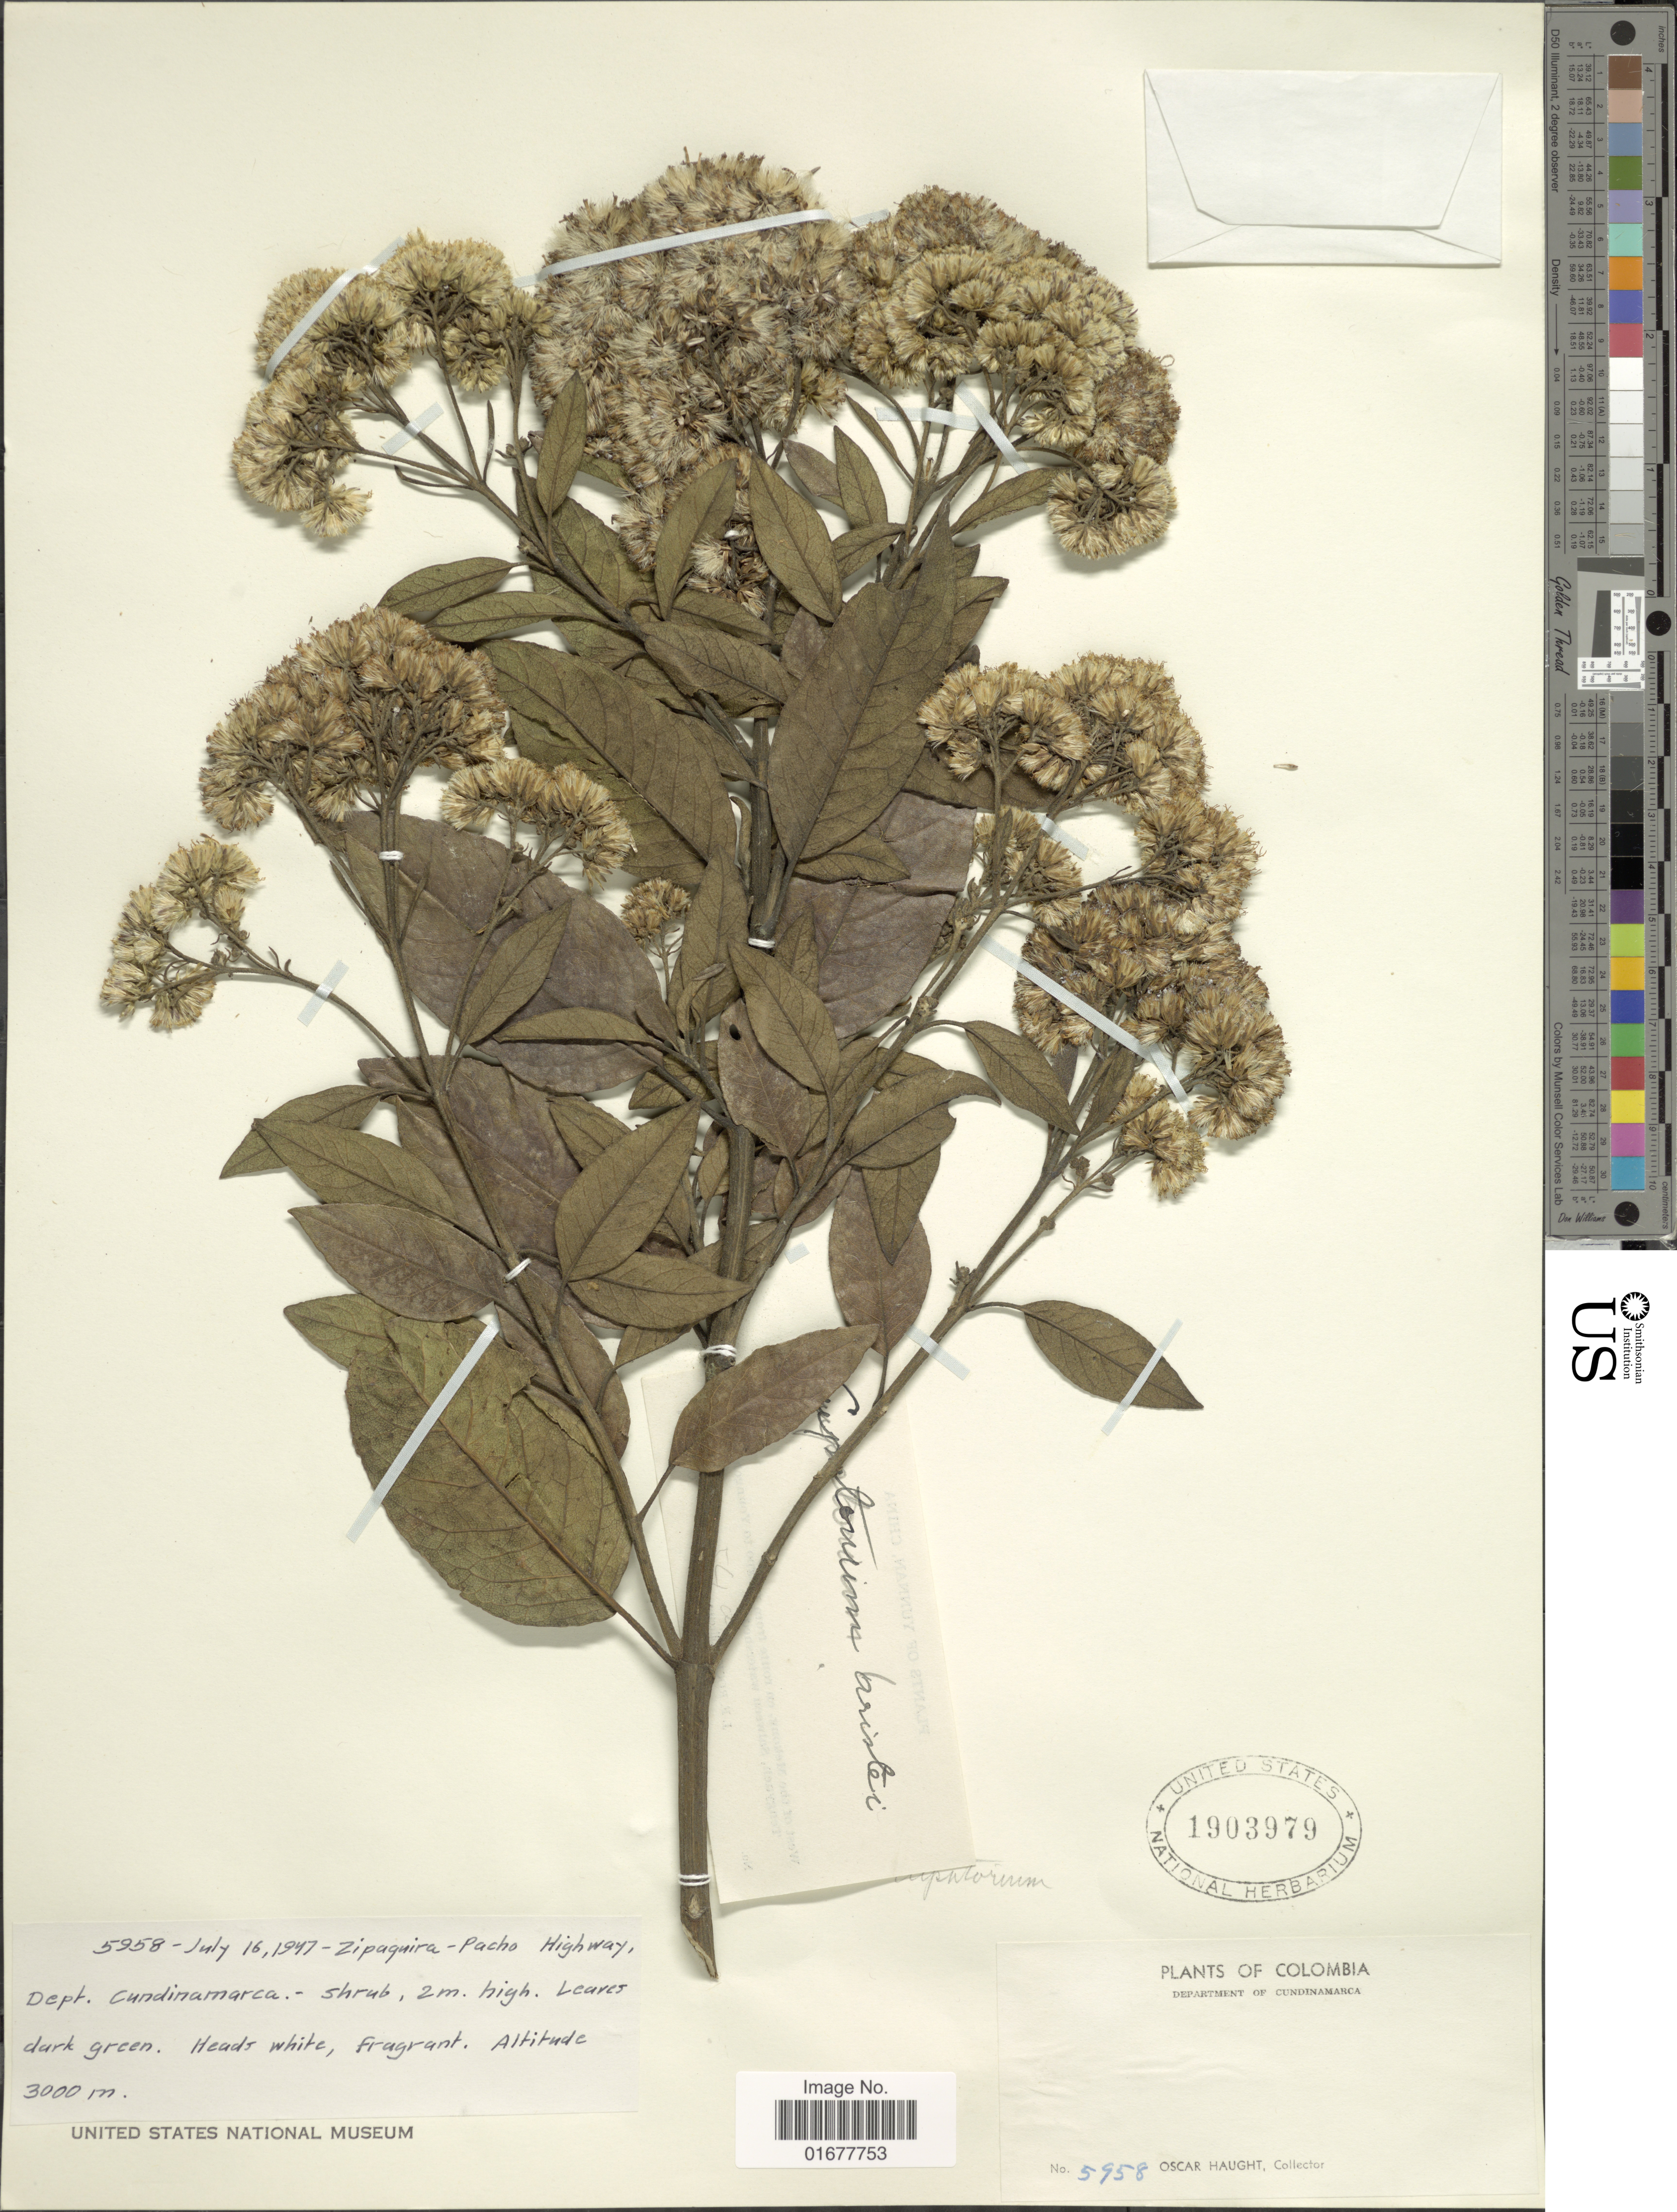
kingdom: Plantae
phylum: Tracheophyta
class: Magnoliopsida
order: Asterales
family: Asteraceae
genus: Ageratina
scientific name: Ageratina sp.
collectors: O. L. Haught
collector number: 5958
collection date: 1947-07-16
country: Colombia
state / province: Cundinamarca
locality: Zipaquira-Pacho Highway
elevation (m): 3000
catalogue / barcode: US 1903979